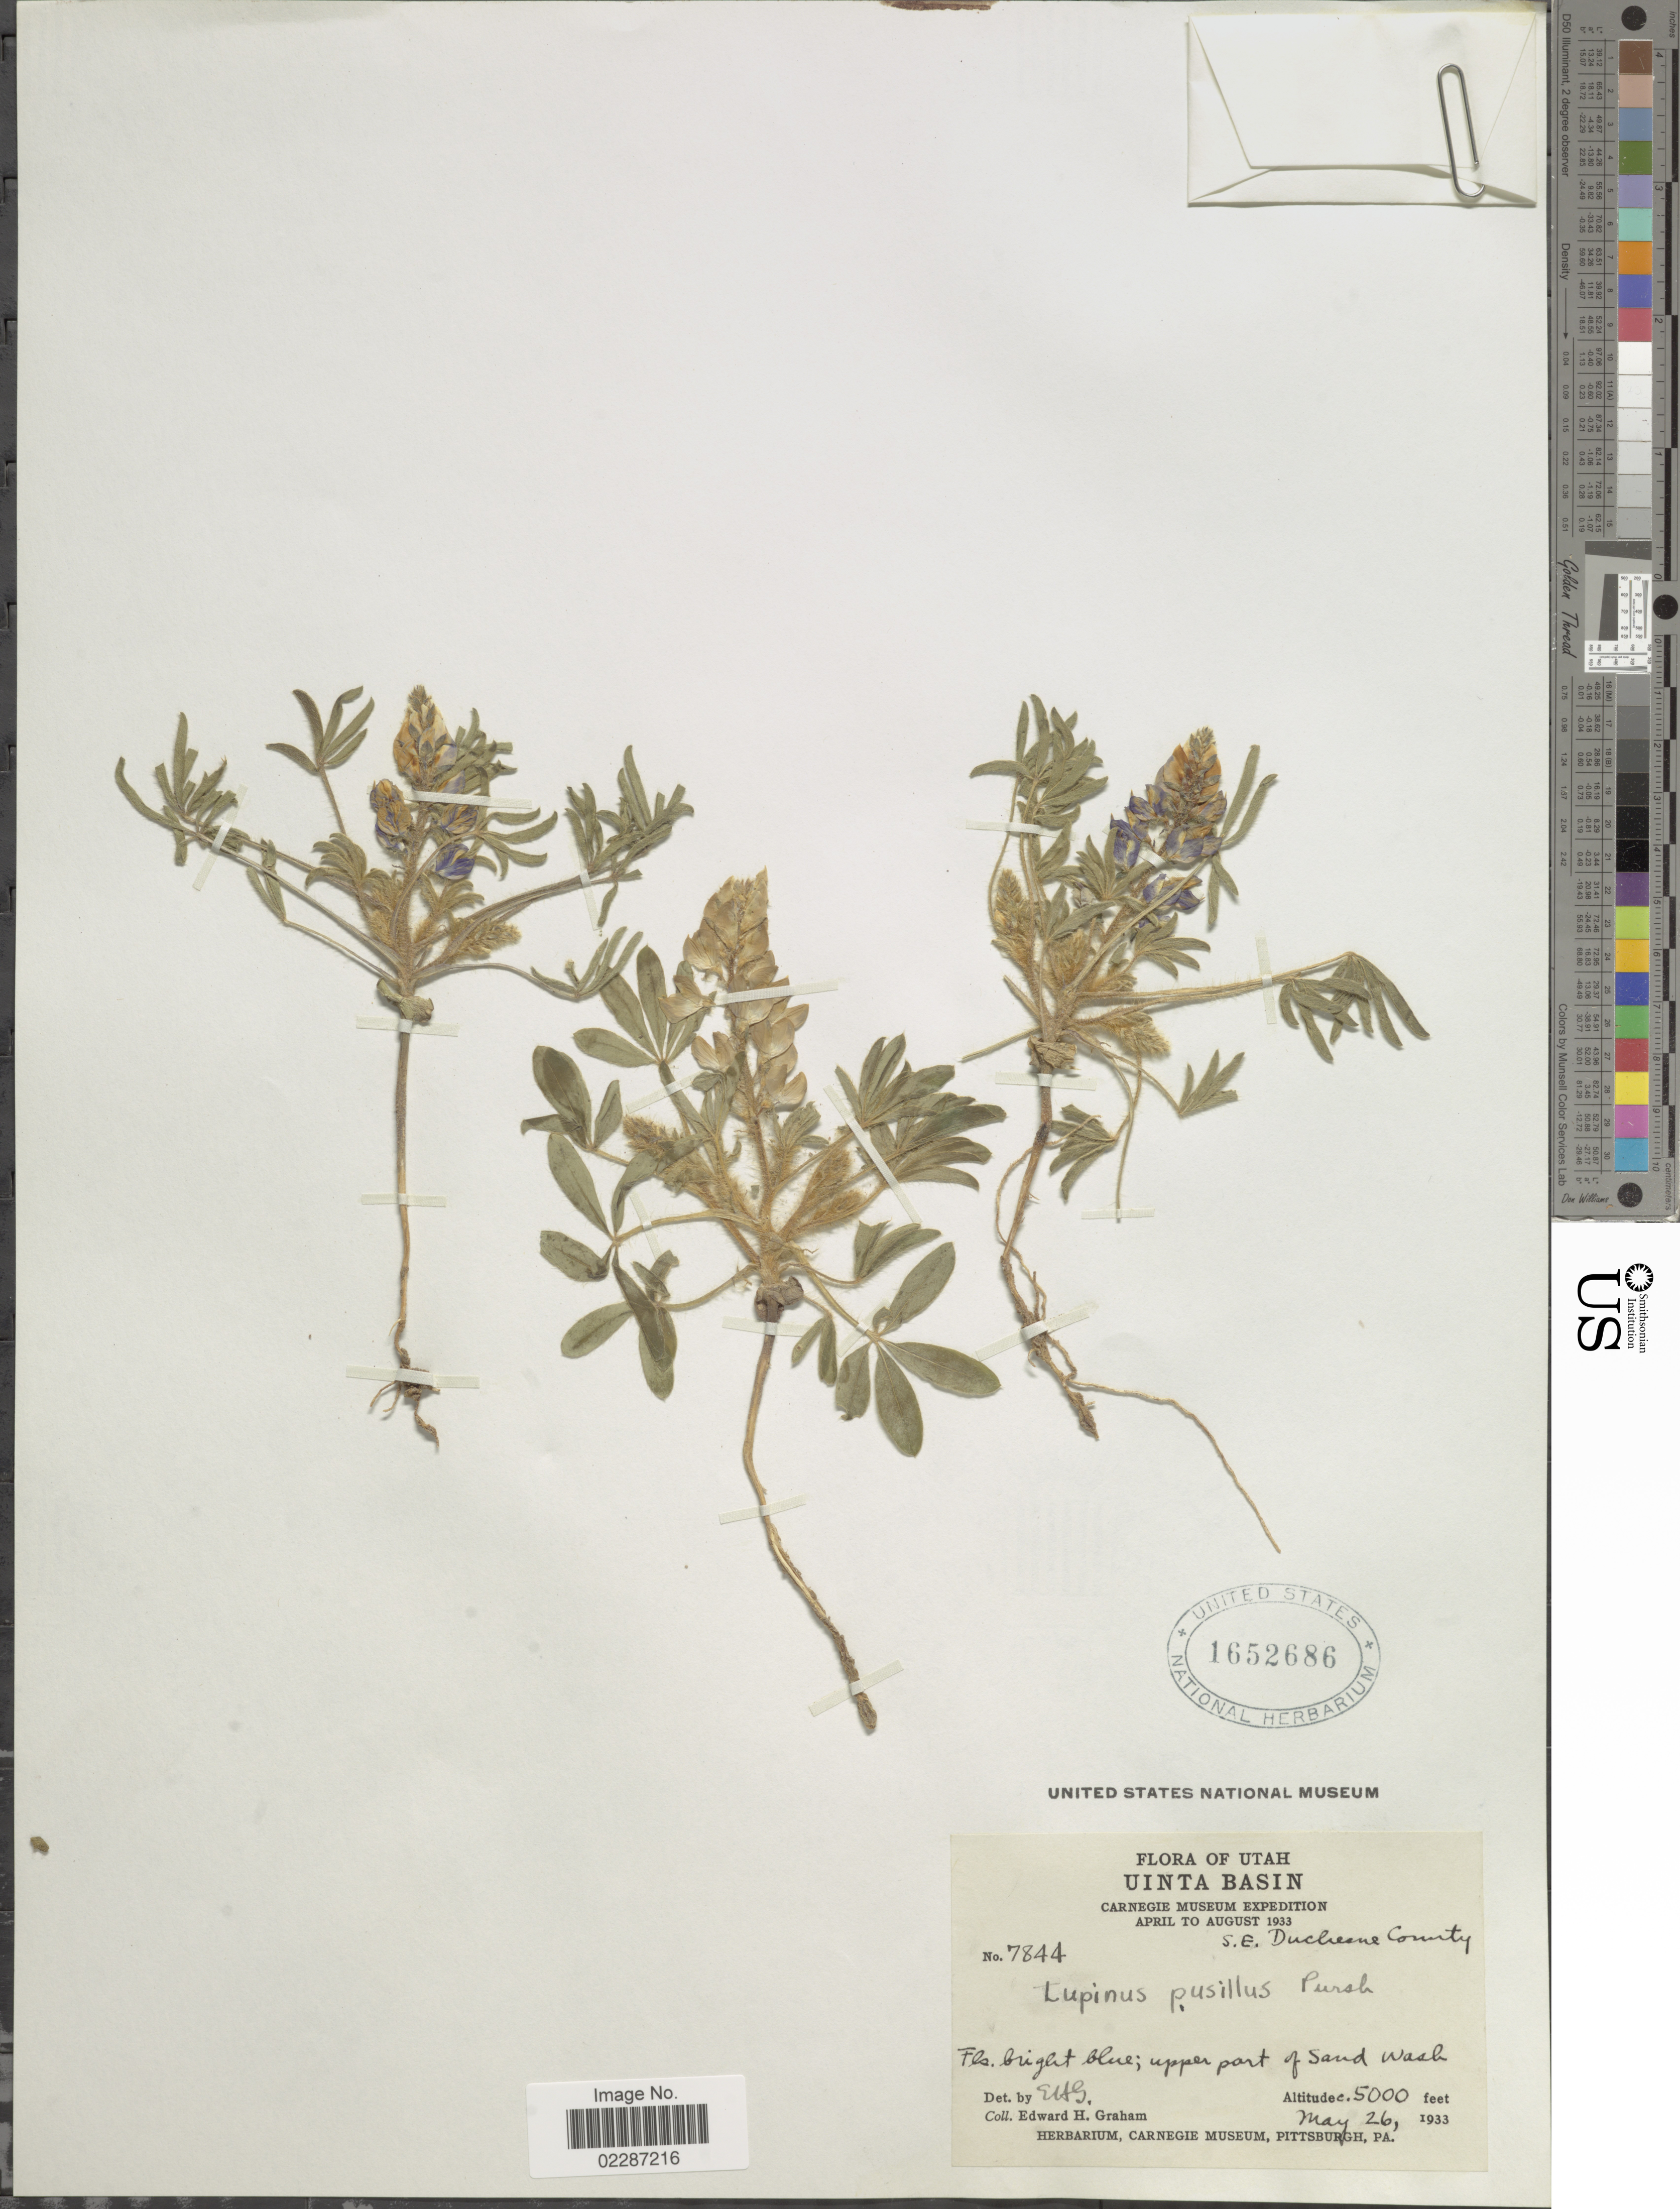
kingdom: Plantae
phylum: Tracheophyta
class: Magnoliopsida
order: Fabales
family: Fabaceae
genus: Lupinus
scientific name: Lupinus pusillus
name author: Pursh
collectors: E. H. Graham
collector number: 7844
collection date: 1933-05-26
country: United States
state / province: Utah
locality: Uinta Basin, upper part of Sand Wash.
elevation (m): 1524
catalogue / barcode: US 1652686